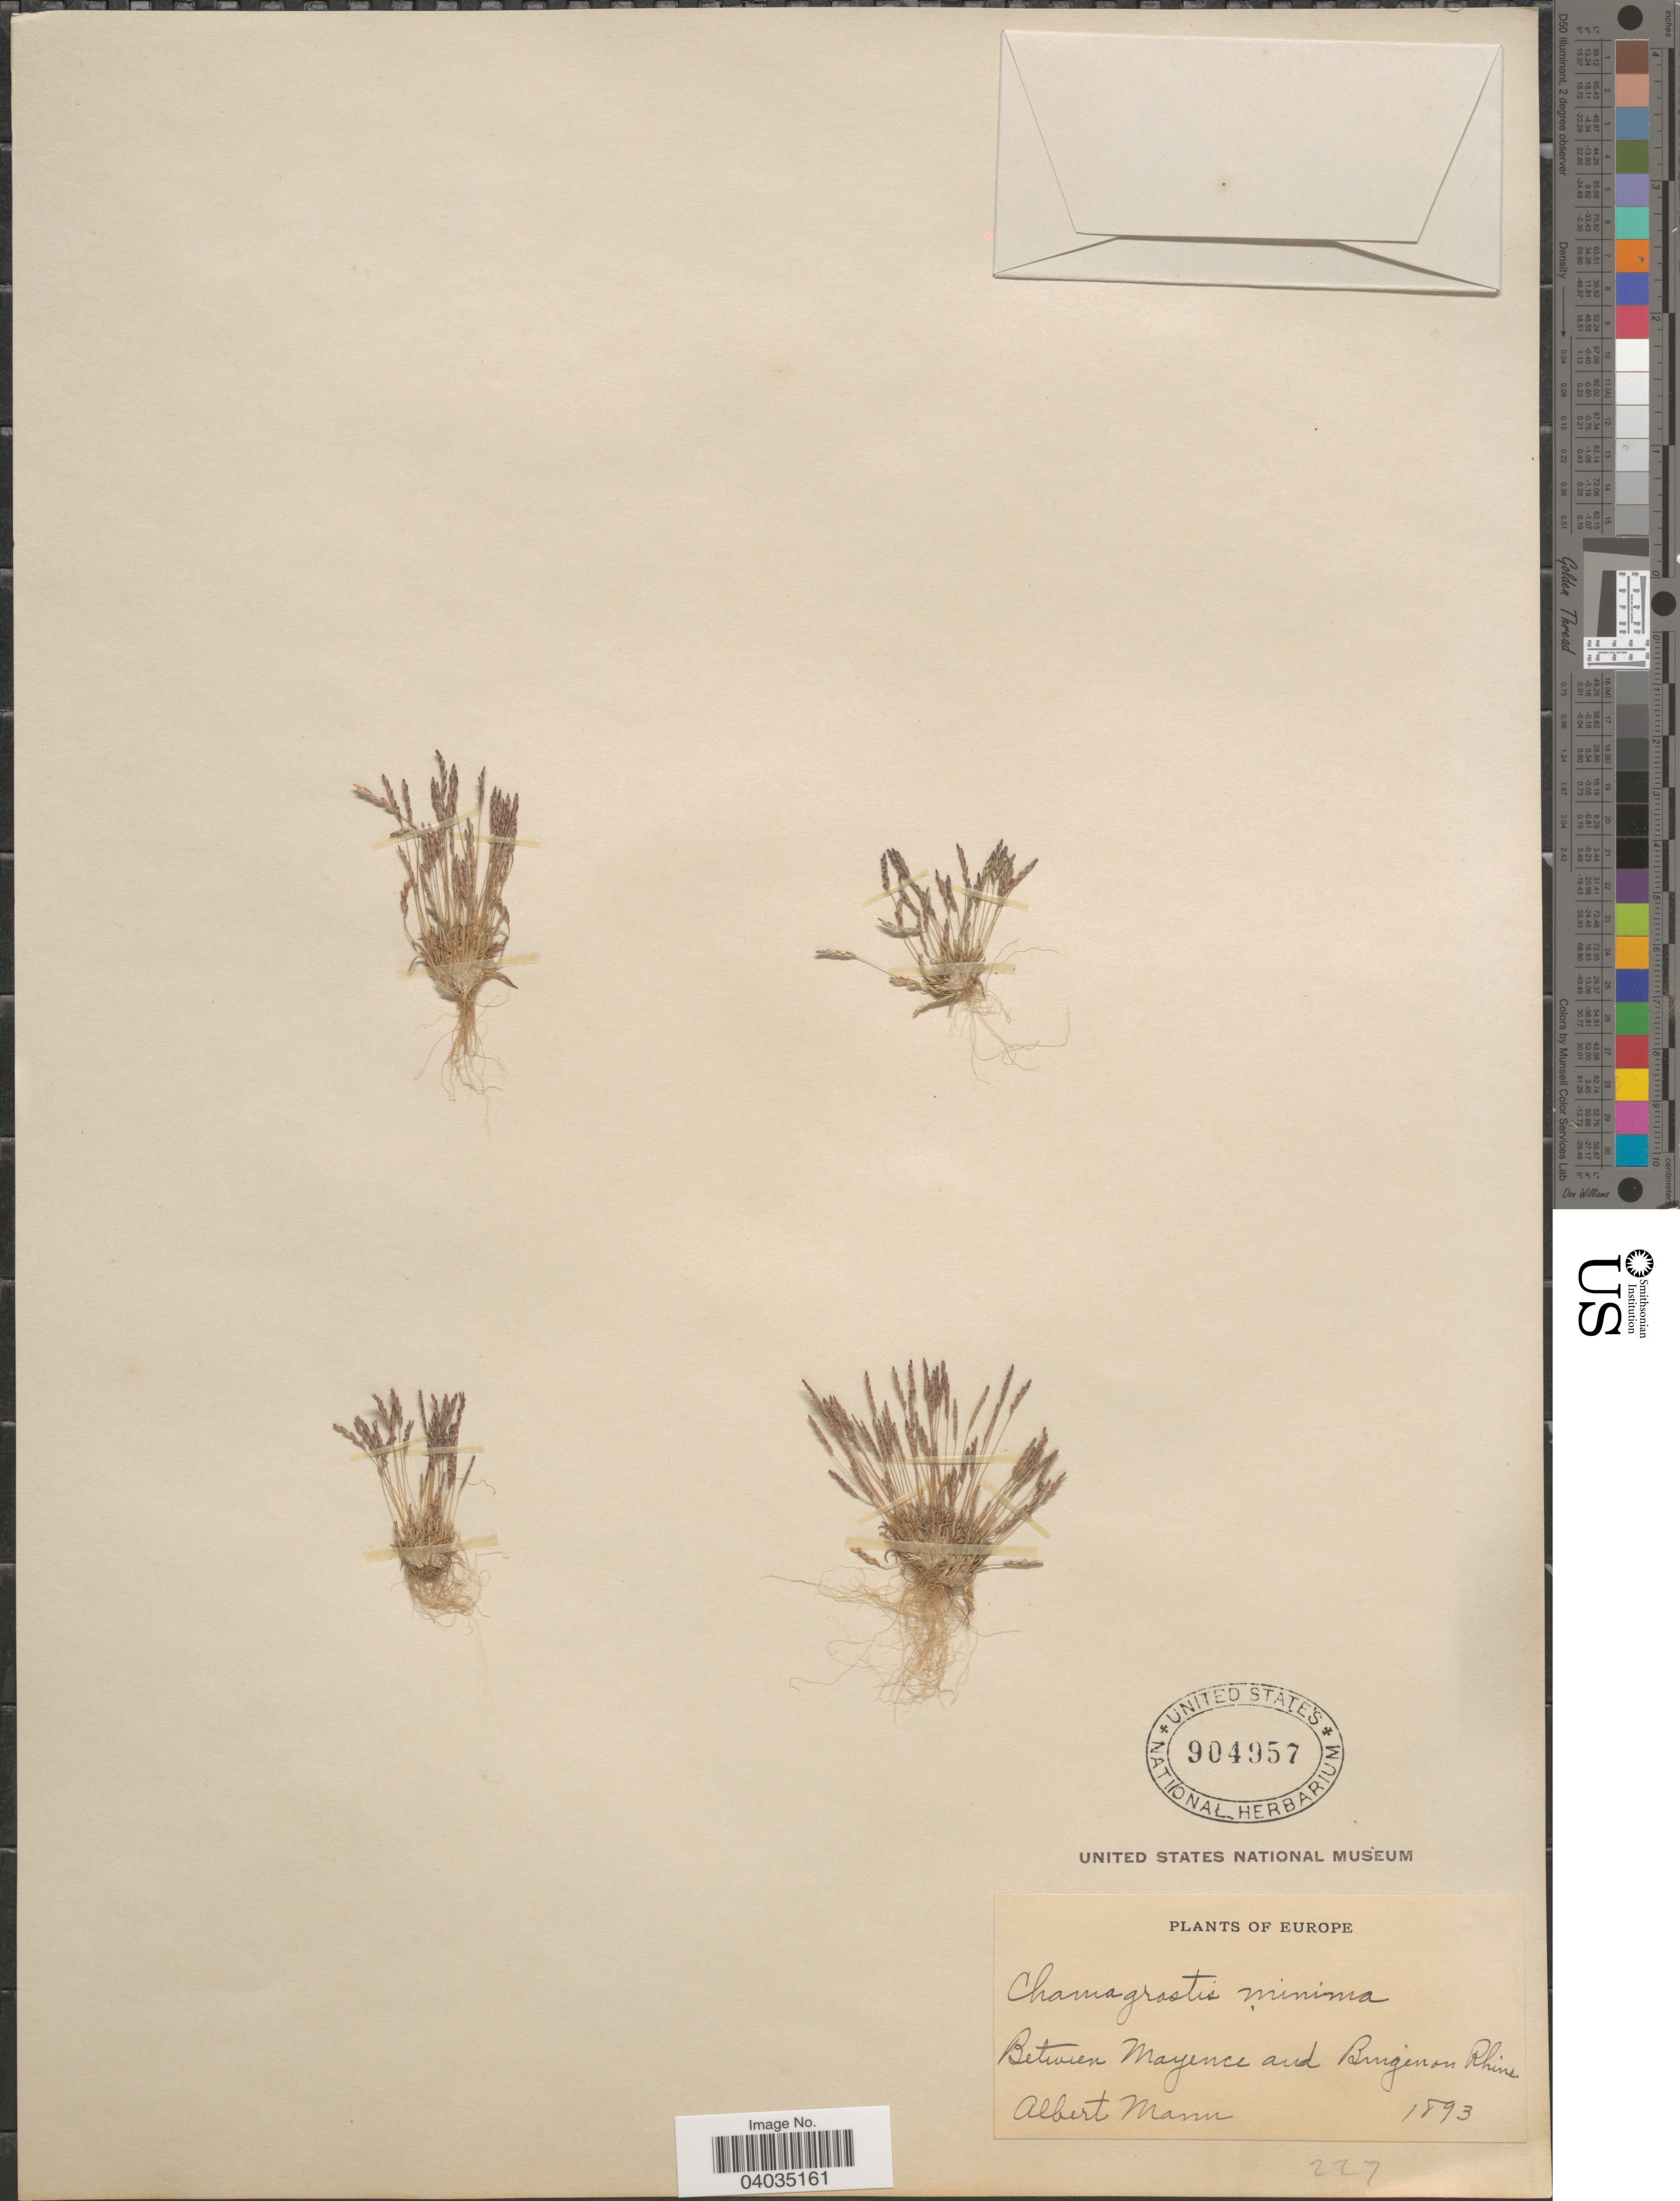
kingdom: Plantae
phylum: Tracheophyta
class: Liliopsida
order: Poales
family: Poaceae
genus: Mibora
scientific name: Mibora minima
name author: (L.) Desv.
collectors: A. Mann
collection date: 1893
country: Germany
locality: Europe. Between Mayence and Binge non Rhine.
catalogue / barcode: US 904957